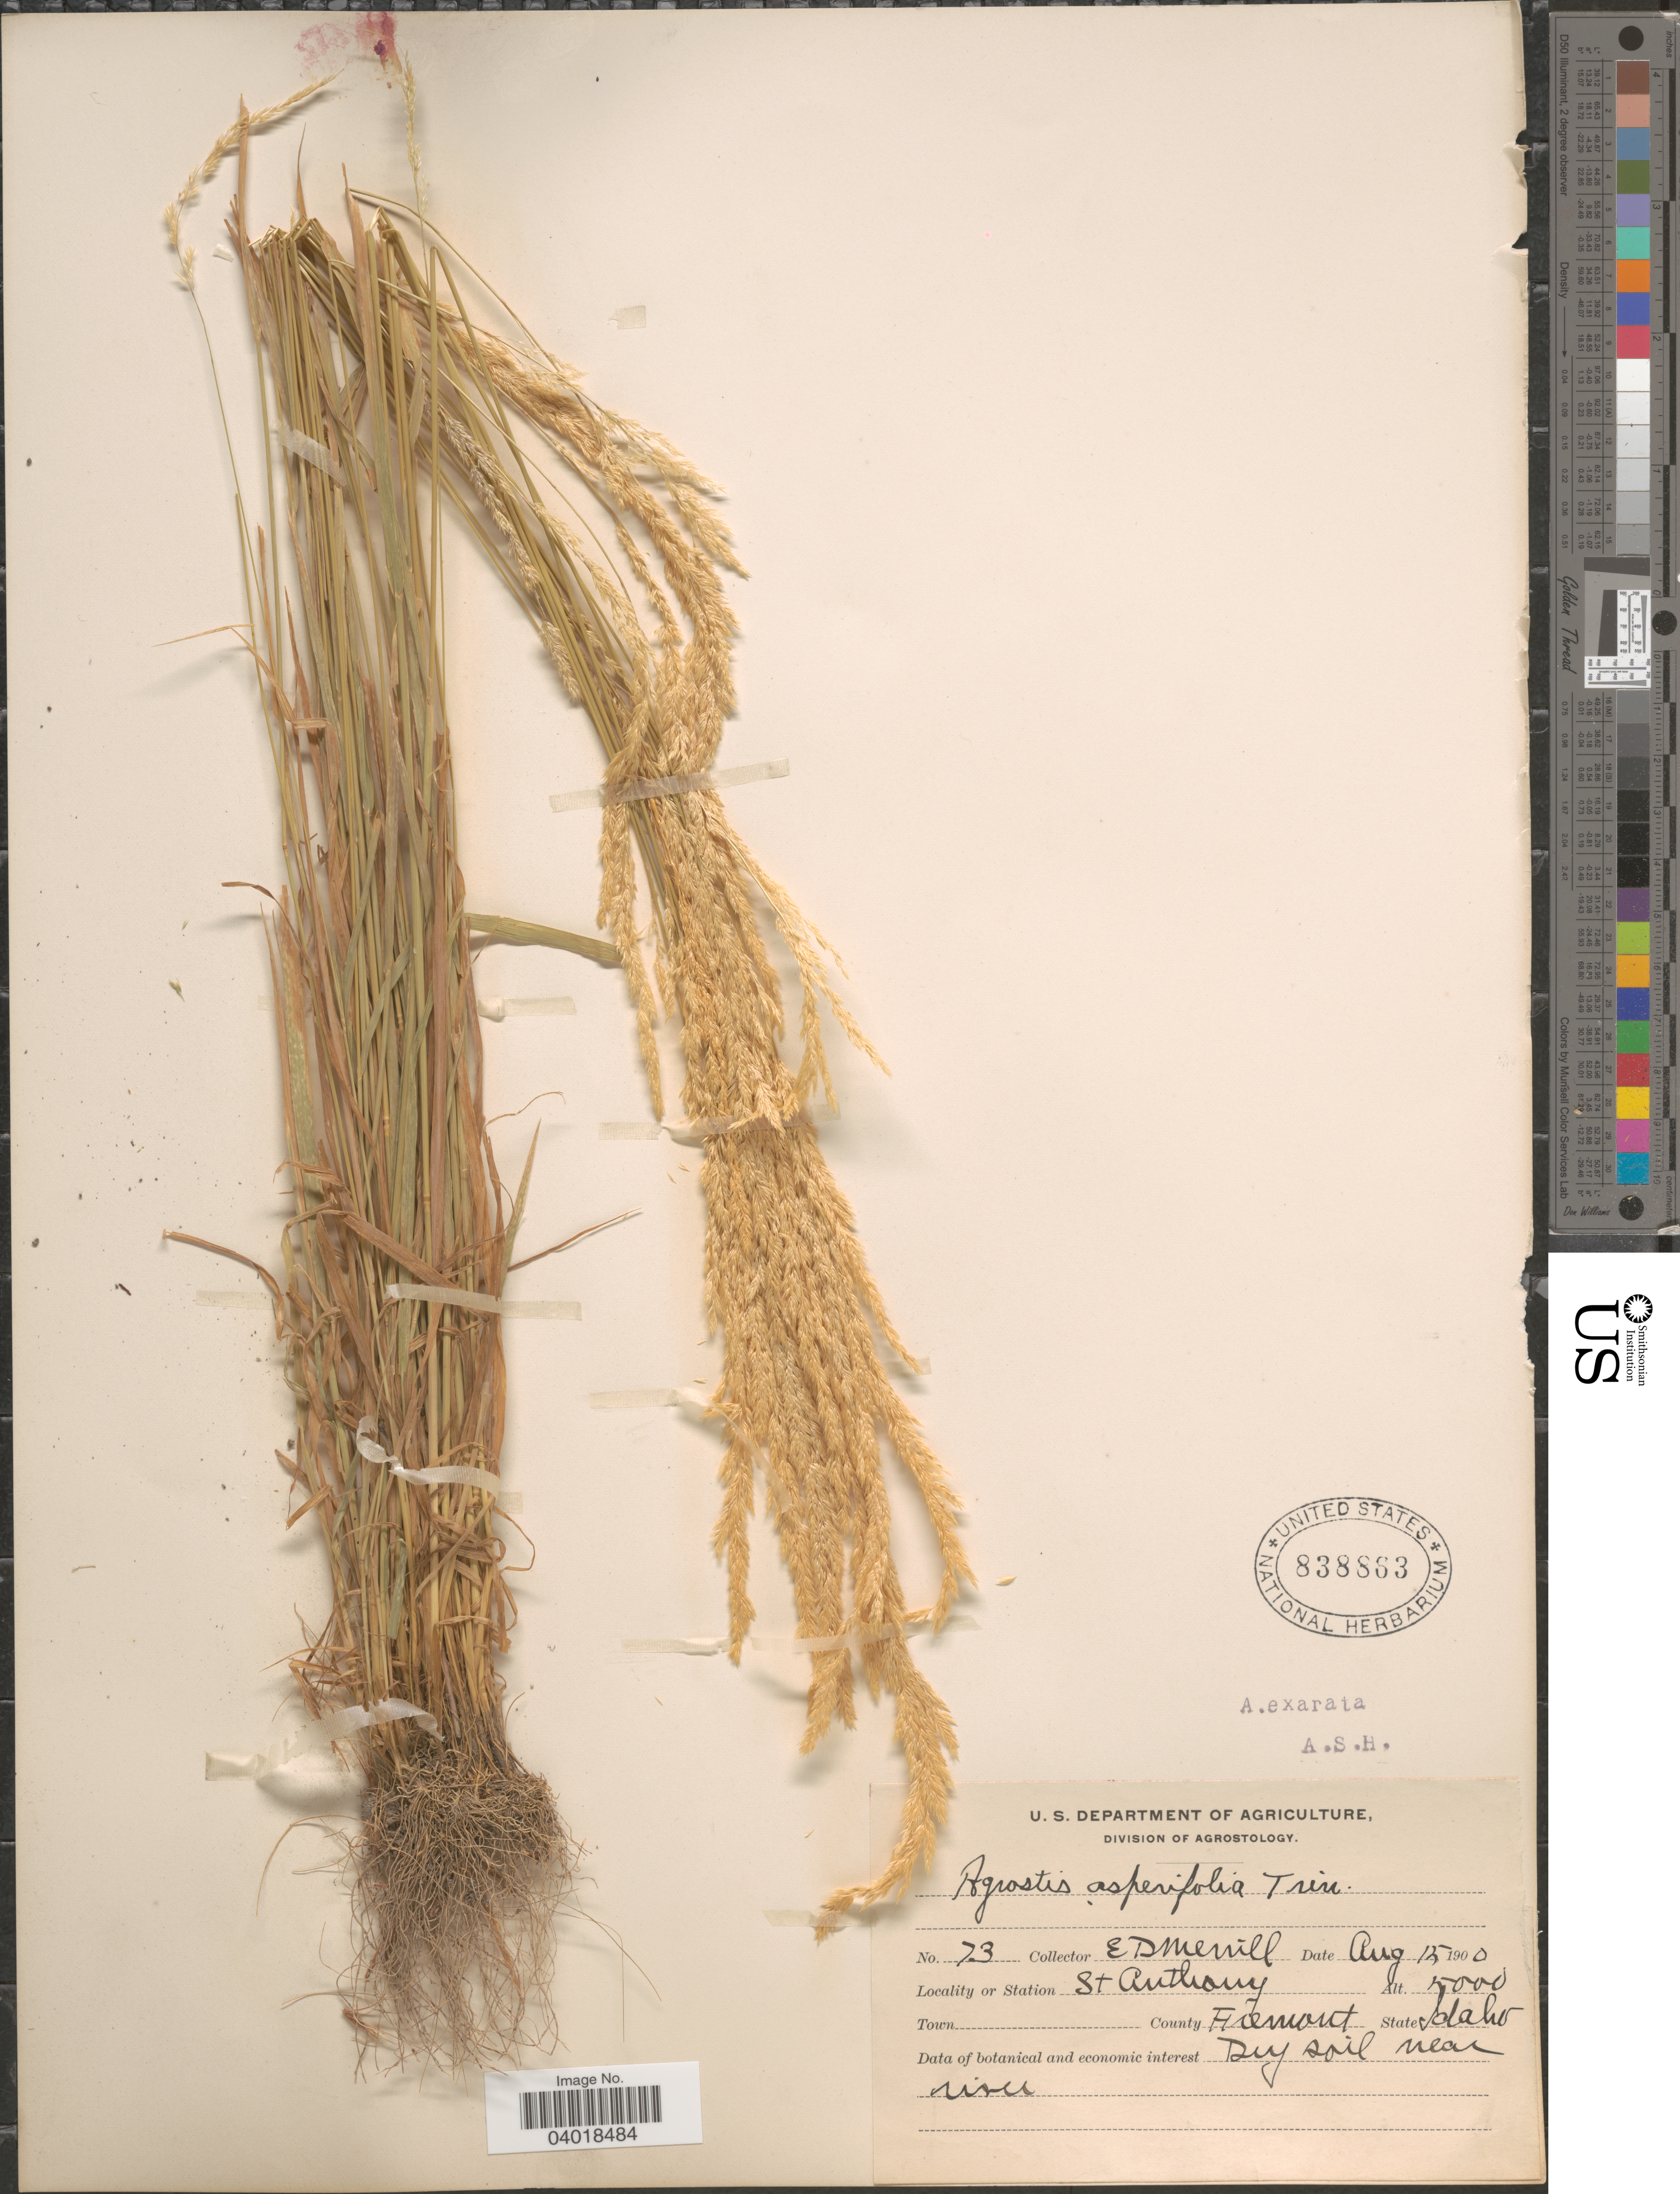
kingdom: Plantae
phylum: Tracheophyta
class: Liliopsida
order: Poales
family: Poaceae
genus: Agrostis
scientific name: Agrostis exarata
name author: Trin.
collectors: E. D. Merrill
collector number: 73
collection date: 1900-08-15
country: United States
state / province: Idaho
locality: Station St Anthony. County Fremont.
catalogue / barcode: US 838863